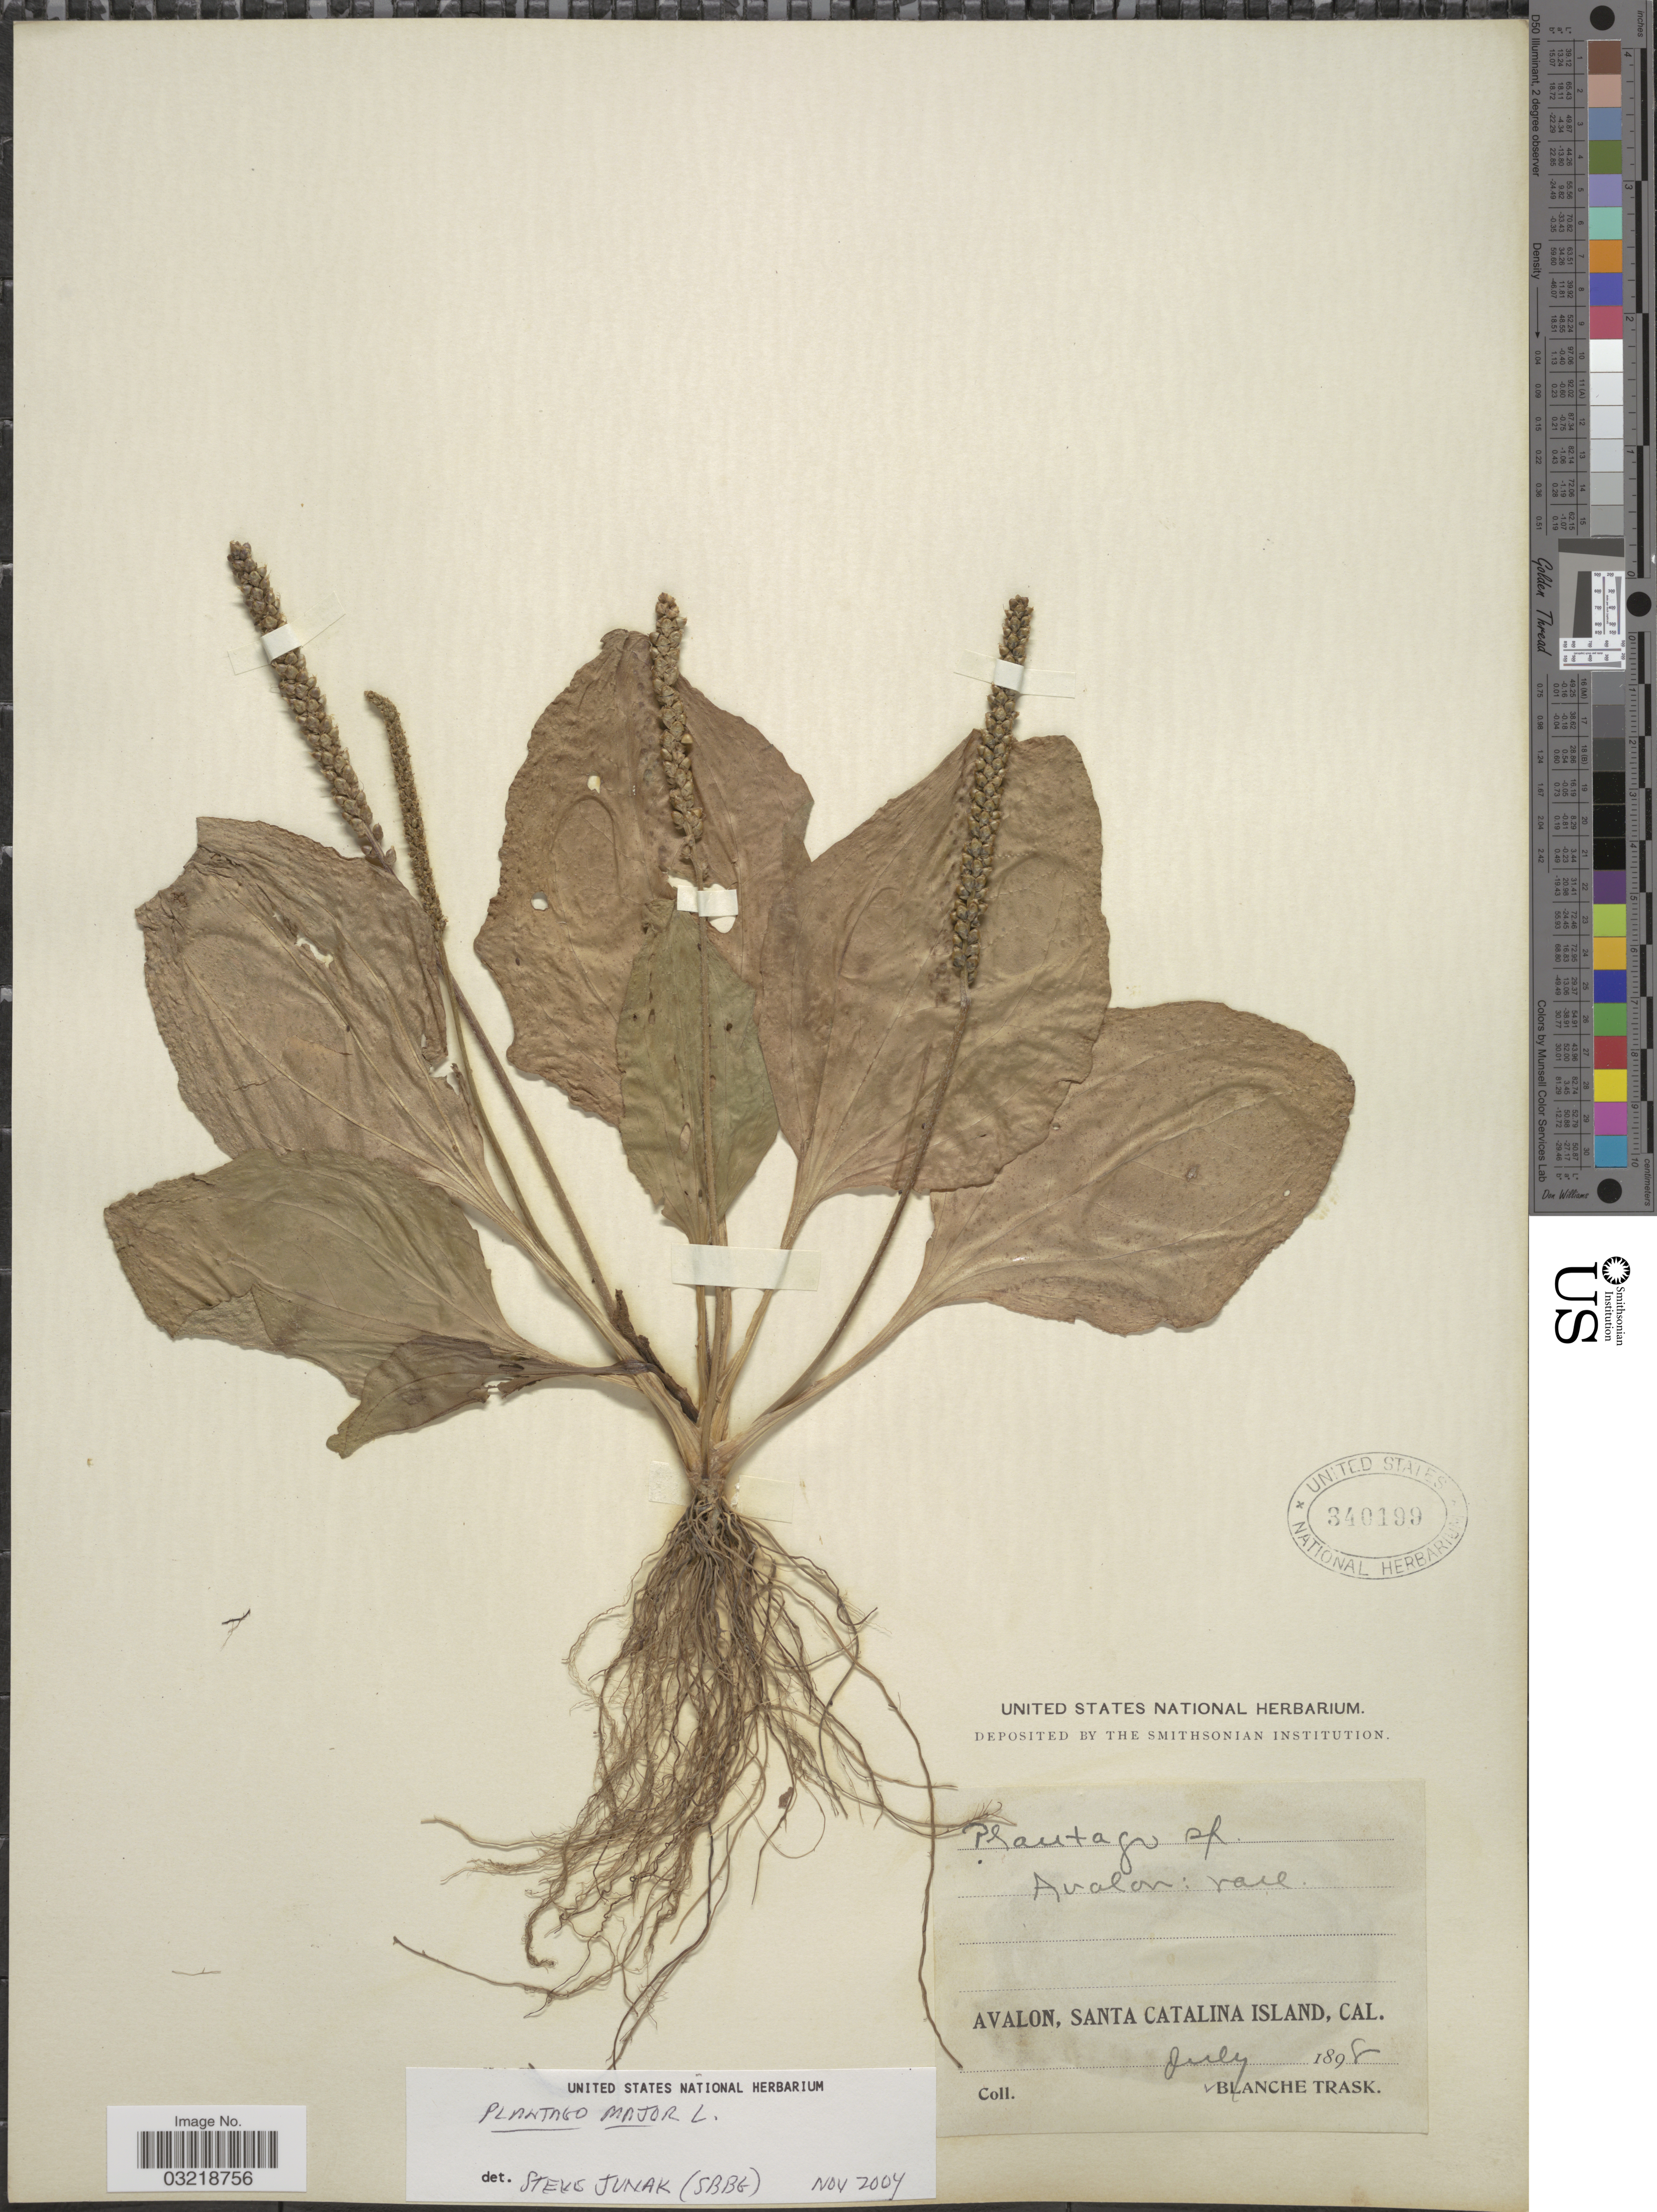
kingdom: Plantae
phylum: Tracheophyta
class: Magnoliopsida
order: Lamiales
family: Plantaginaceae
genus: Plantago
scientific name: Plantago major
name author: L.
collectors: B. Trask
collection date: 1898-07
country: United States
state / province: California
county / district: Los Angeles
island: Santa Catalina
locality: Avalon, Santa Catalina Island.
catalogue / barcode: US 340199